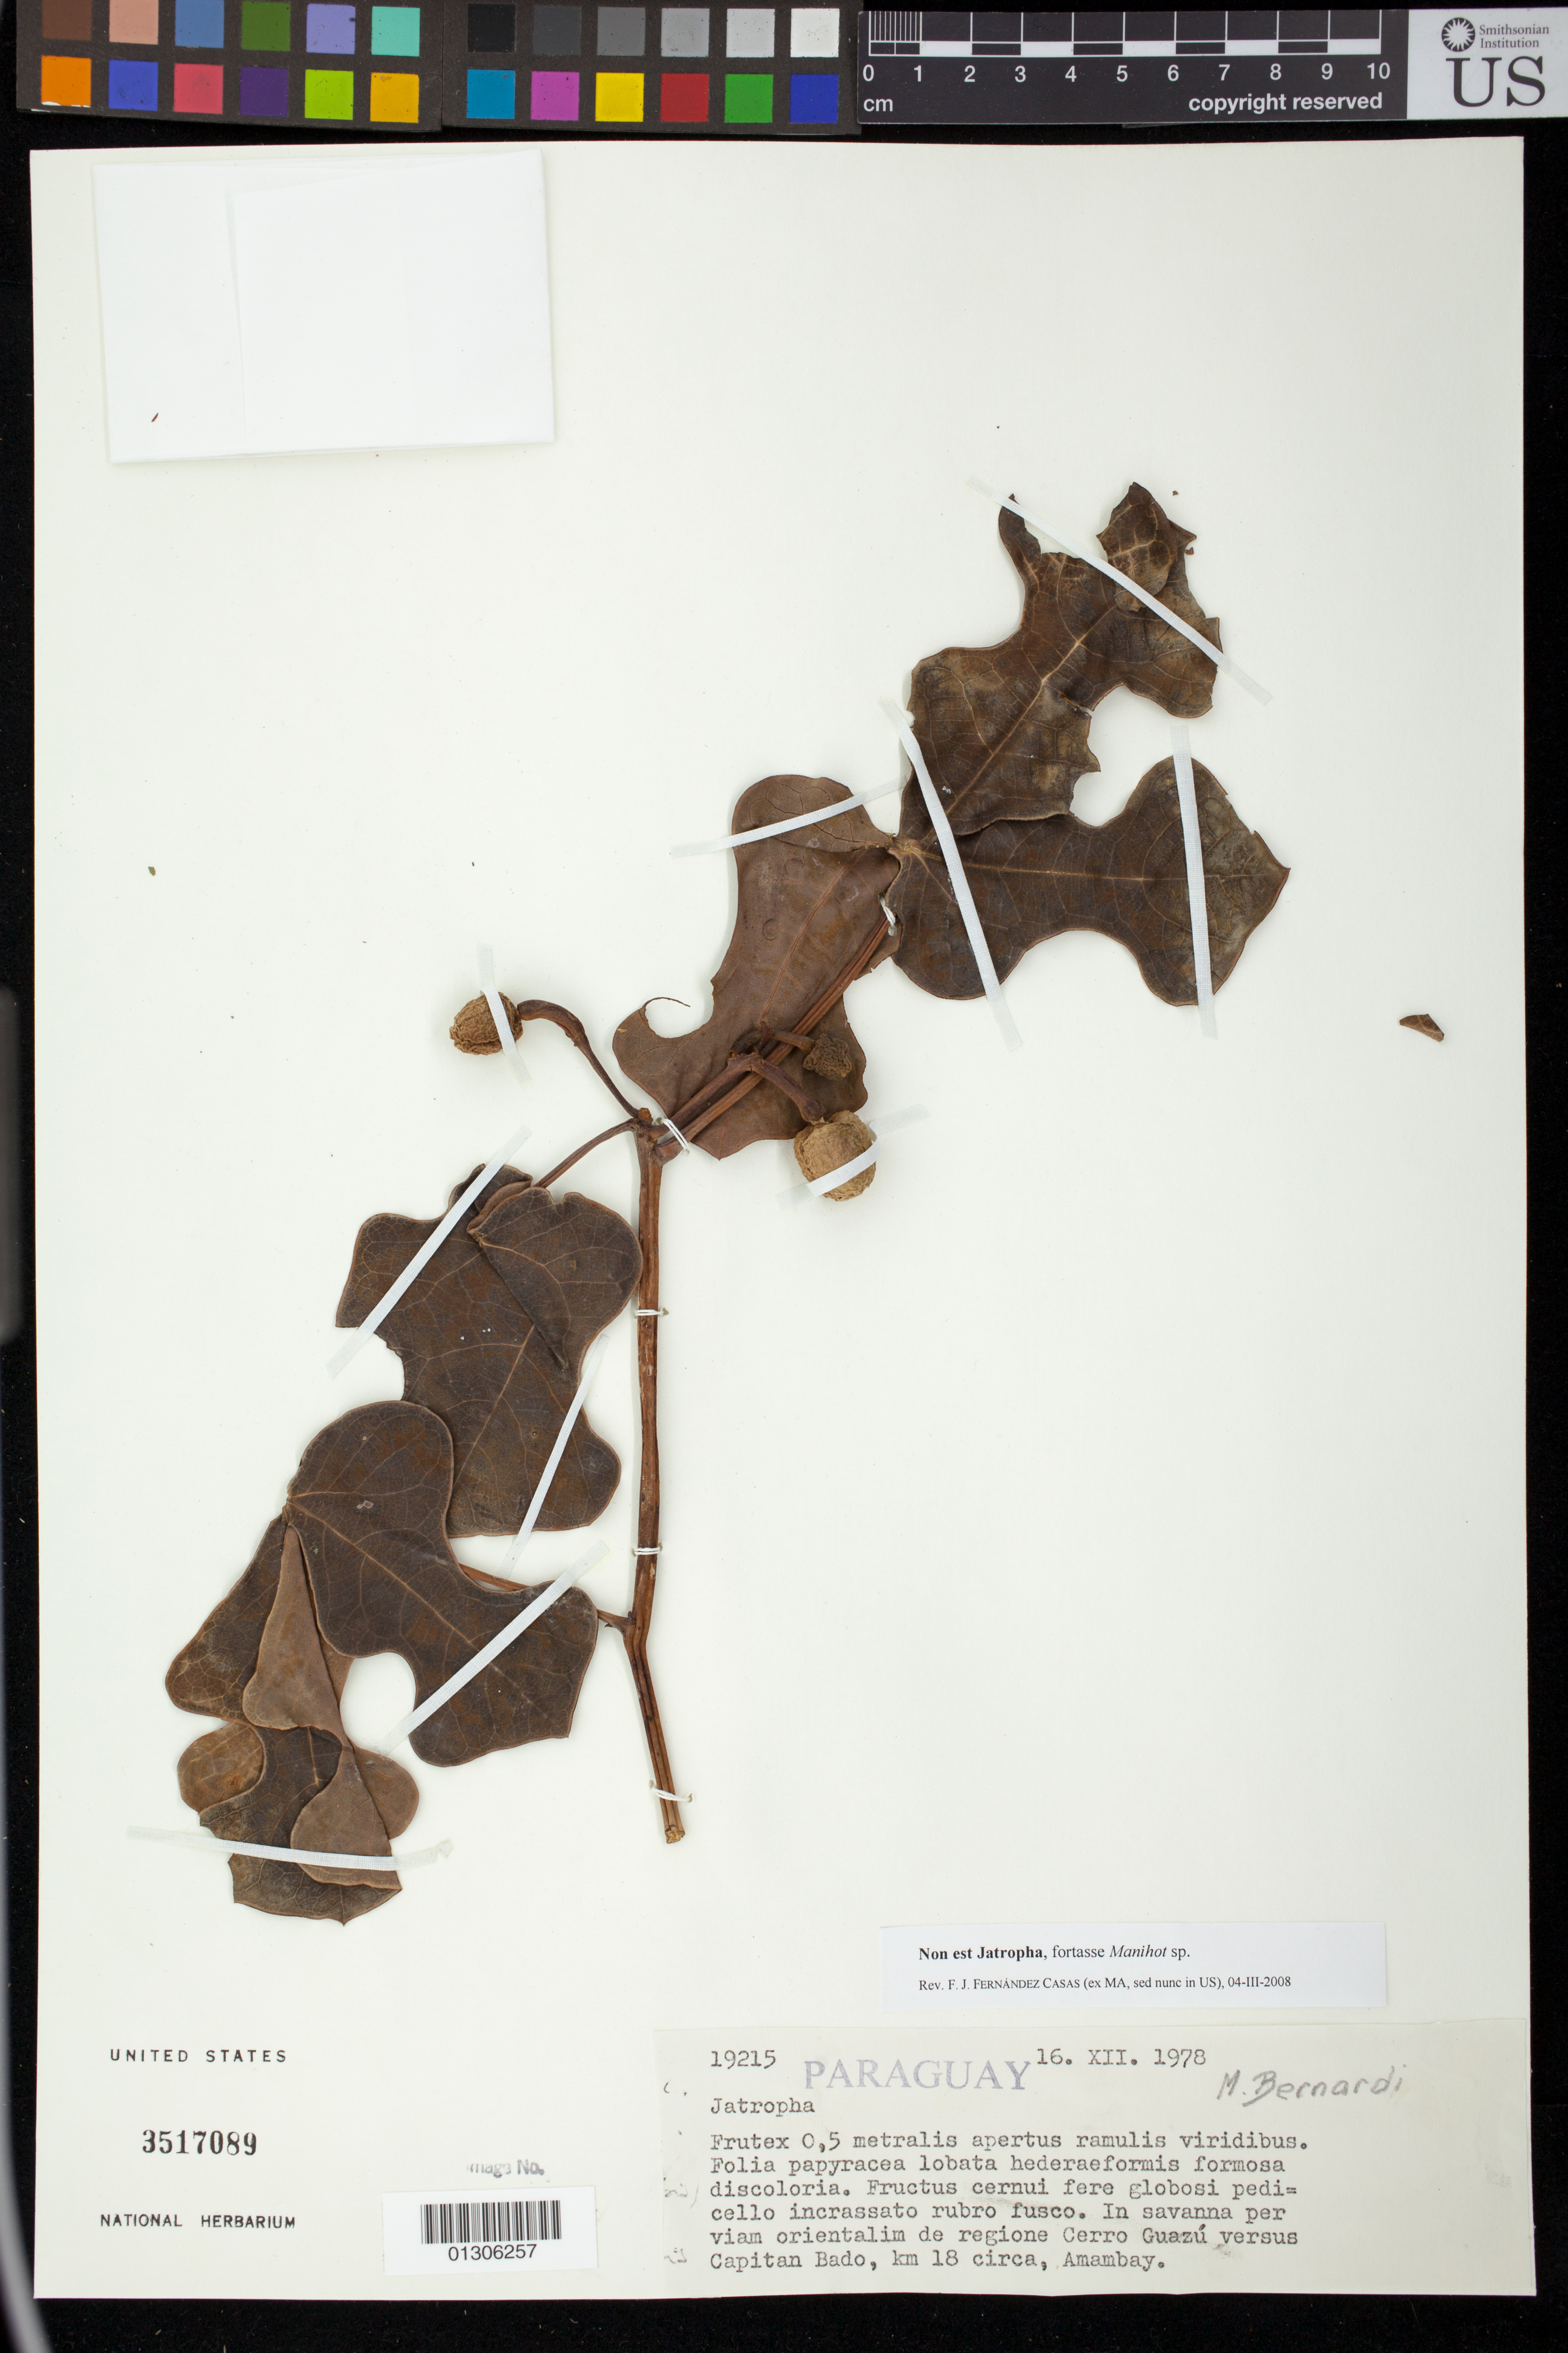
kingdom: Plantae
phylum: Tracheophyta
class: Magnoliopsida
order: Malpighiales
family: Euphorbiaceae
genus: Manihot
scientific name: Manihot anomala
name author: Pohl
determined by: Mendoza, M.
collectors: L. Bernardi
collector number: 19215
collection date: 1978-12-16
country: Paraguay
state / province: Amambay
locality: per viam orientalim de regione Cerro Guazu versus Capitan Bado, km 18 circa,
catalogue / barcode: US 3517089